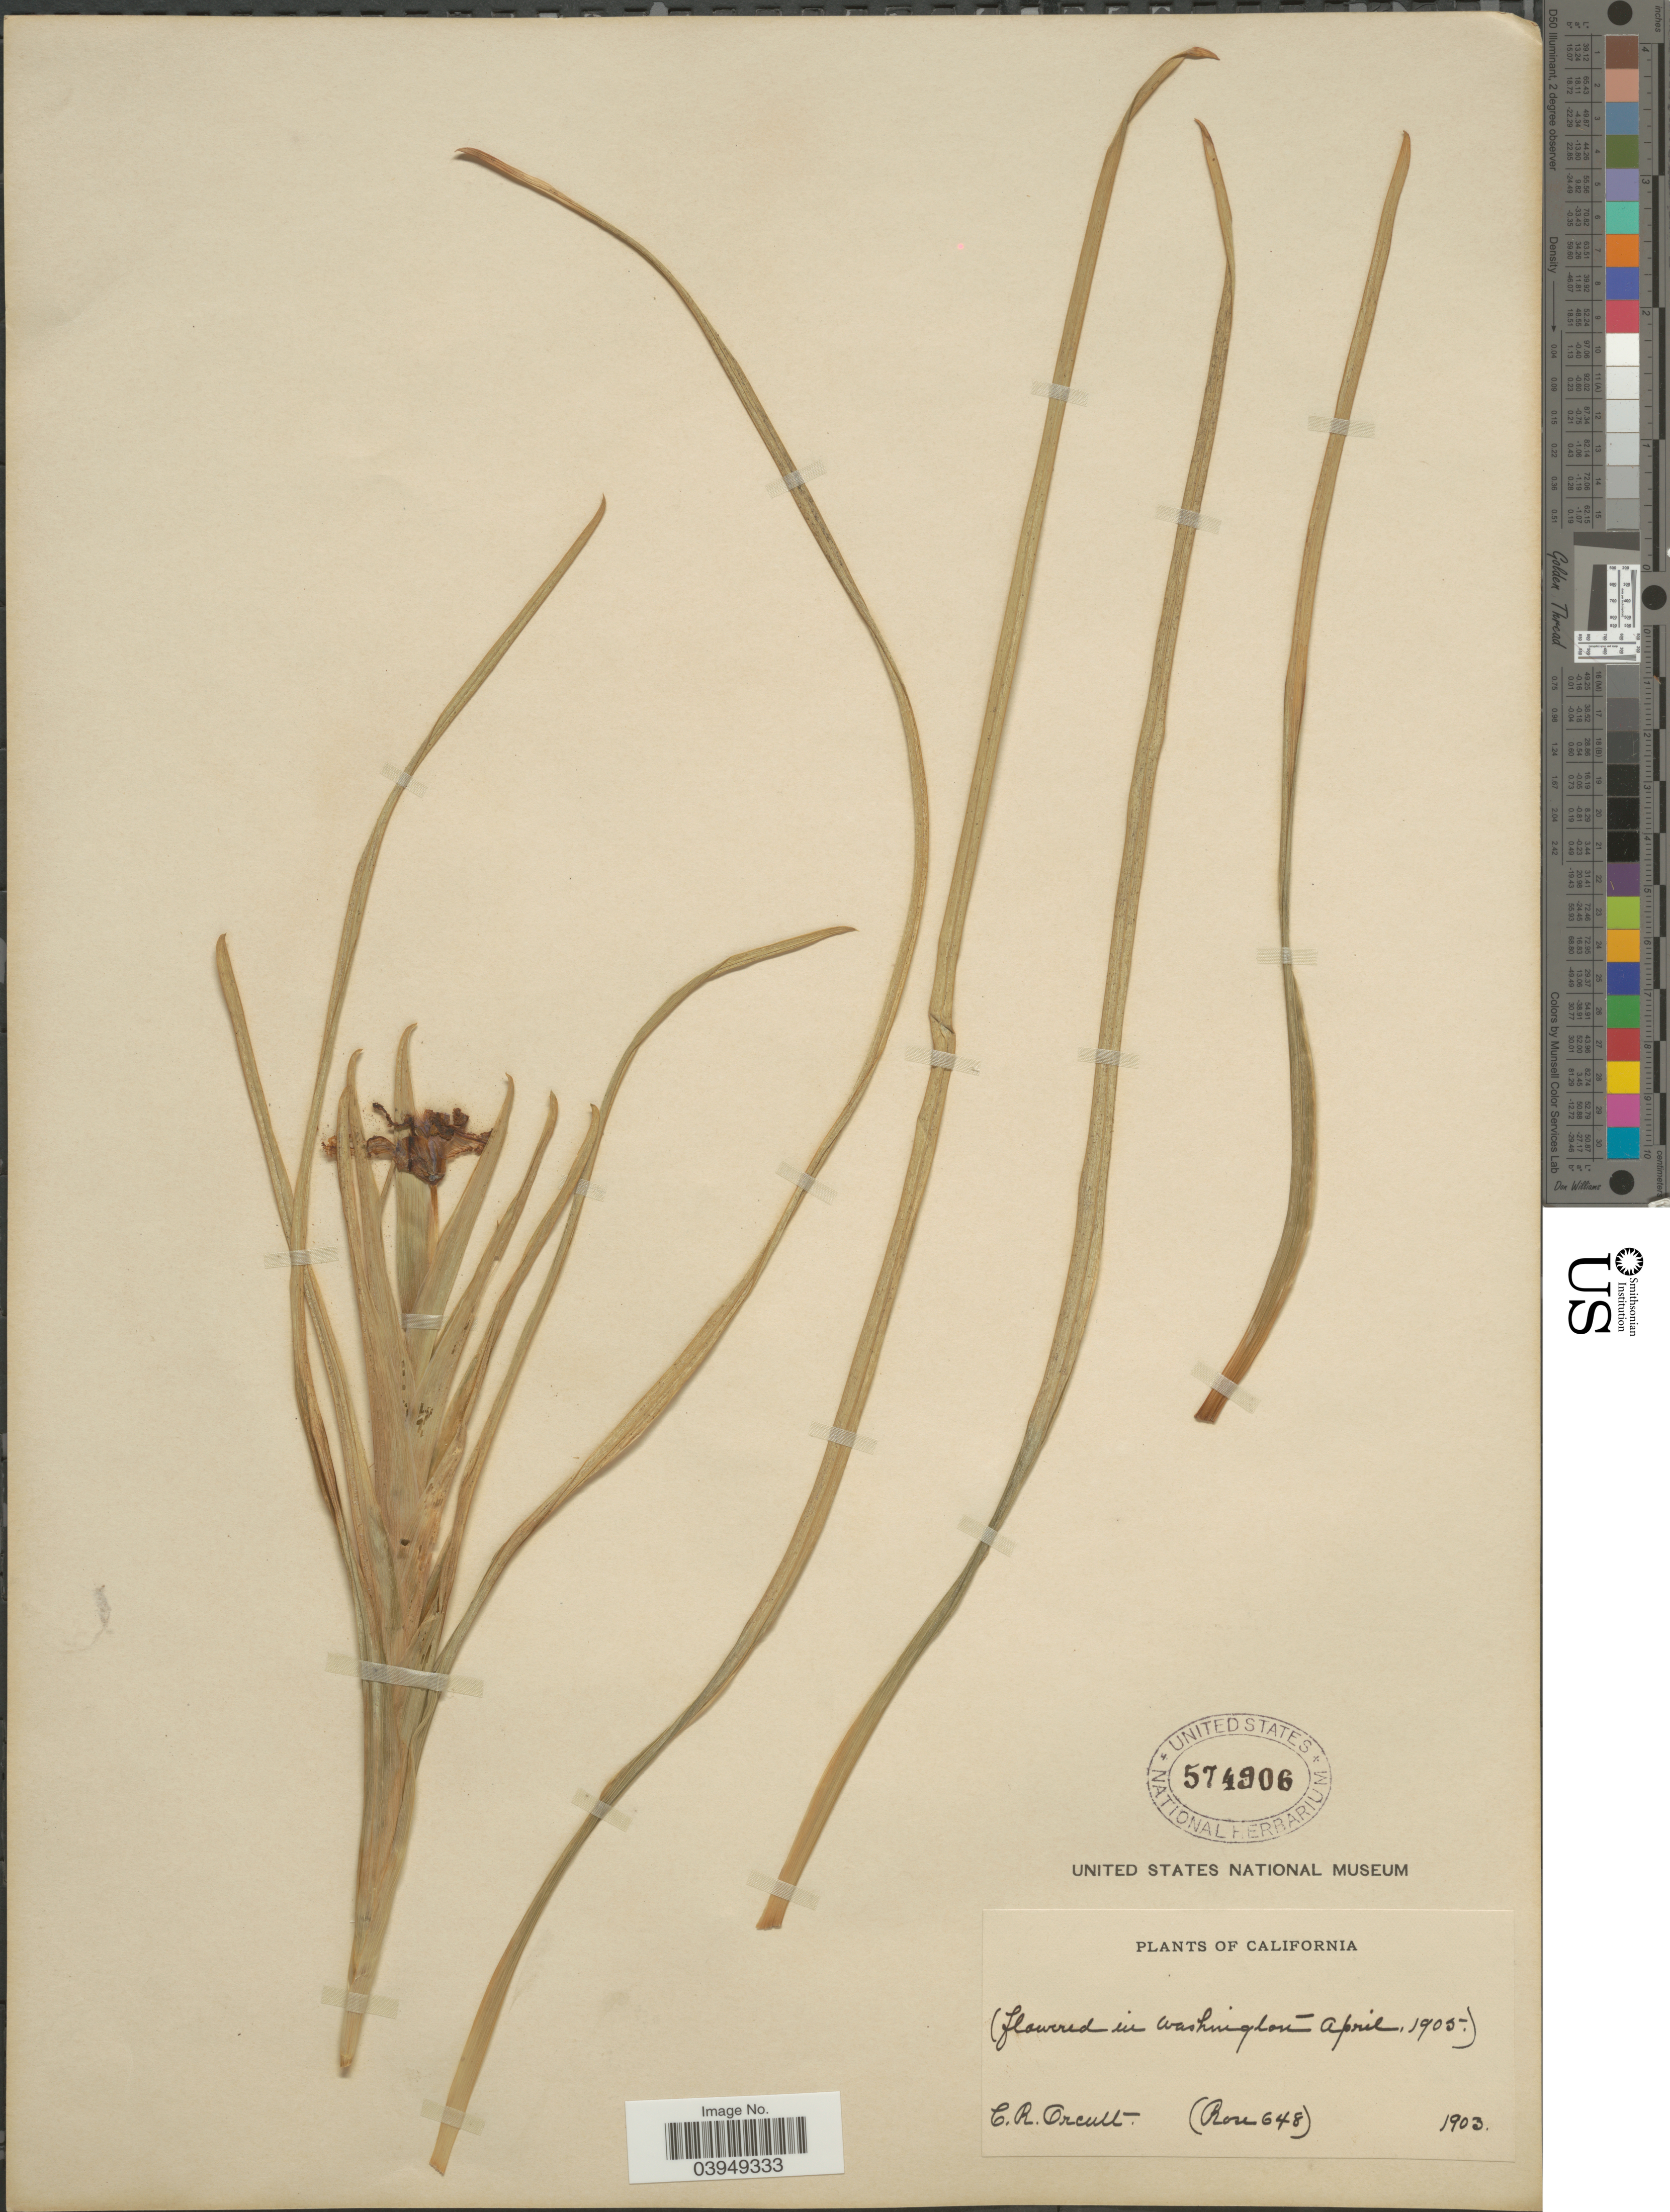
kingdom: Plantae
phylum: Tracheophyta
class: Liliopsida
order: Asparagales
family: Iridaceae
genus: Iris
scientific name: Iris sp.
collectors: C. R. Orcutt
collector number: (Rose648)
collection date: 1903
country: United States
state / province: California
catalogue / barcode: US 574906